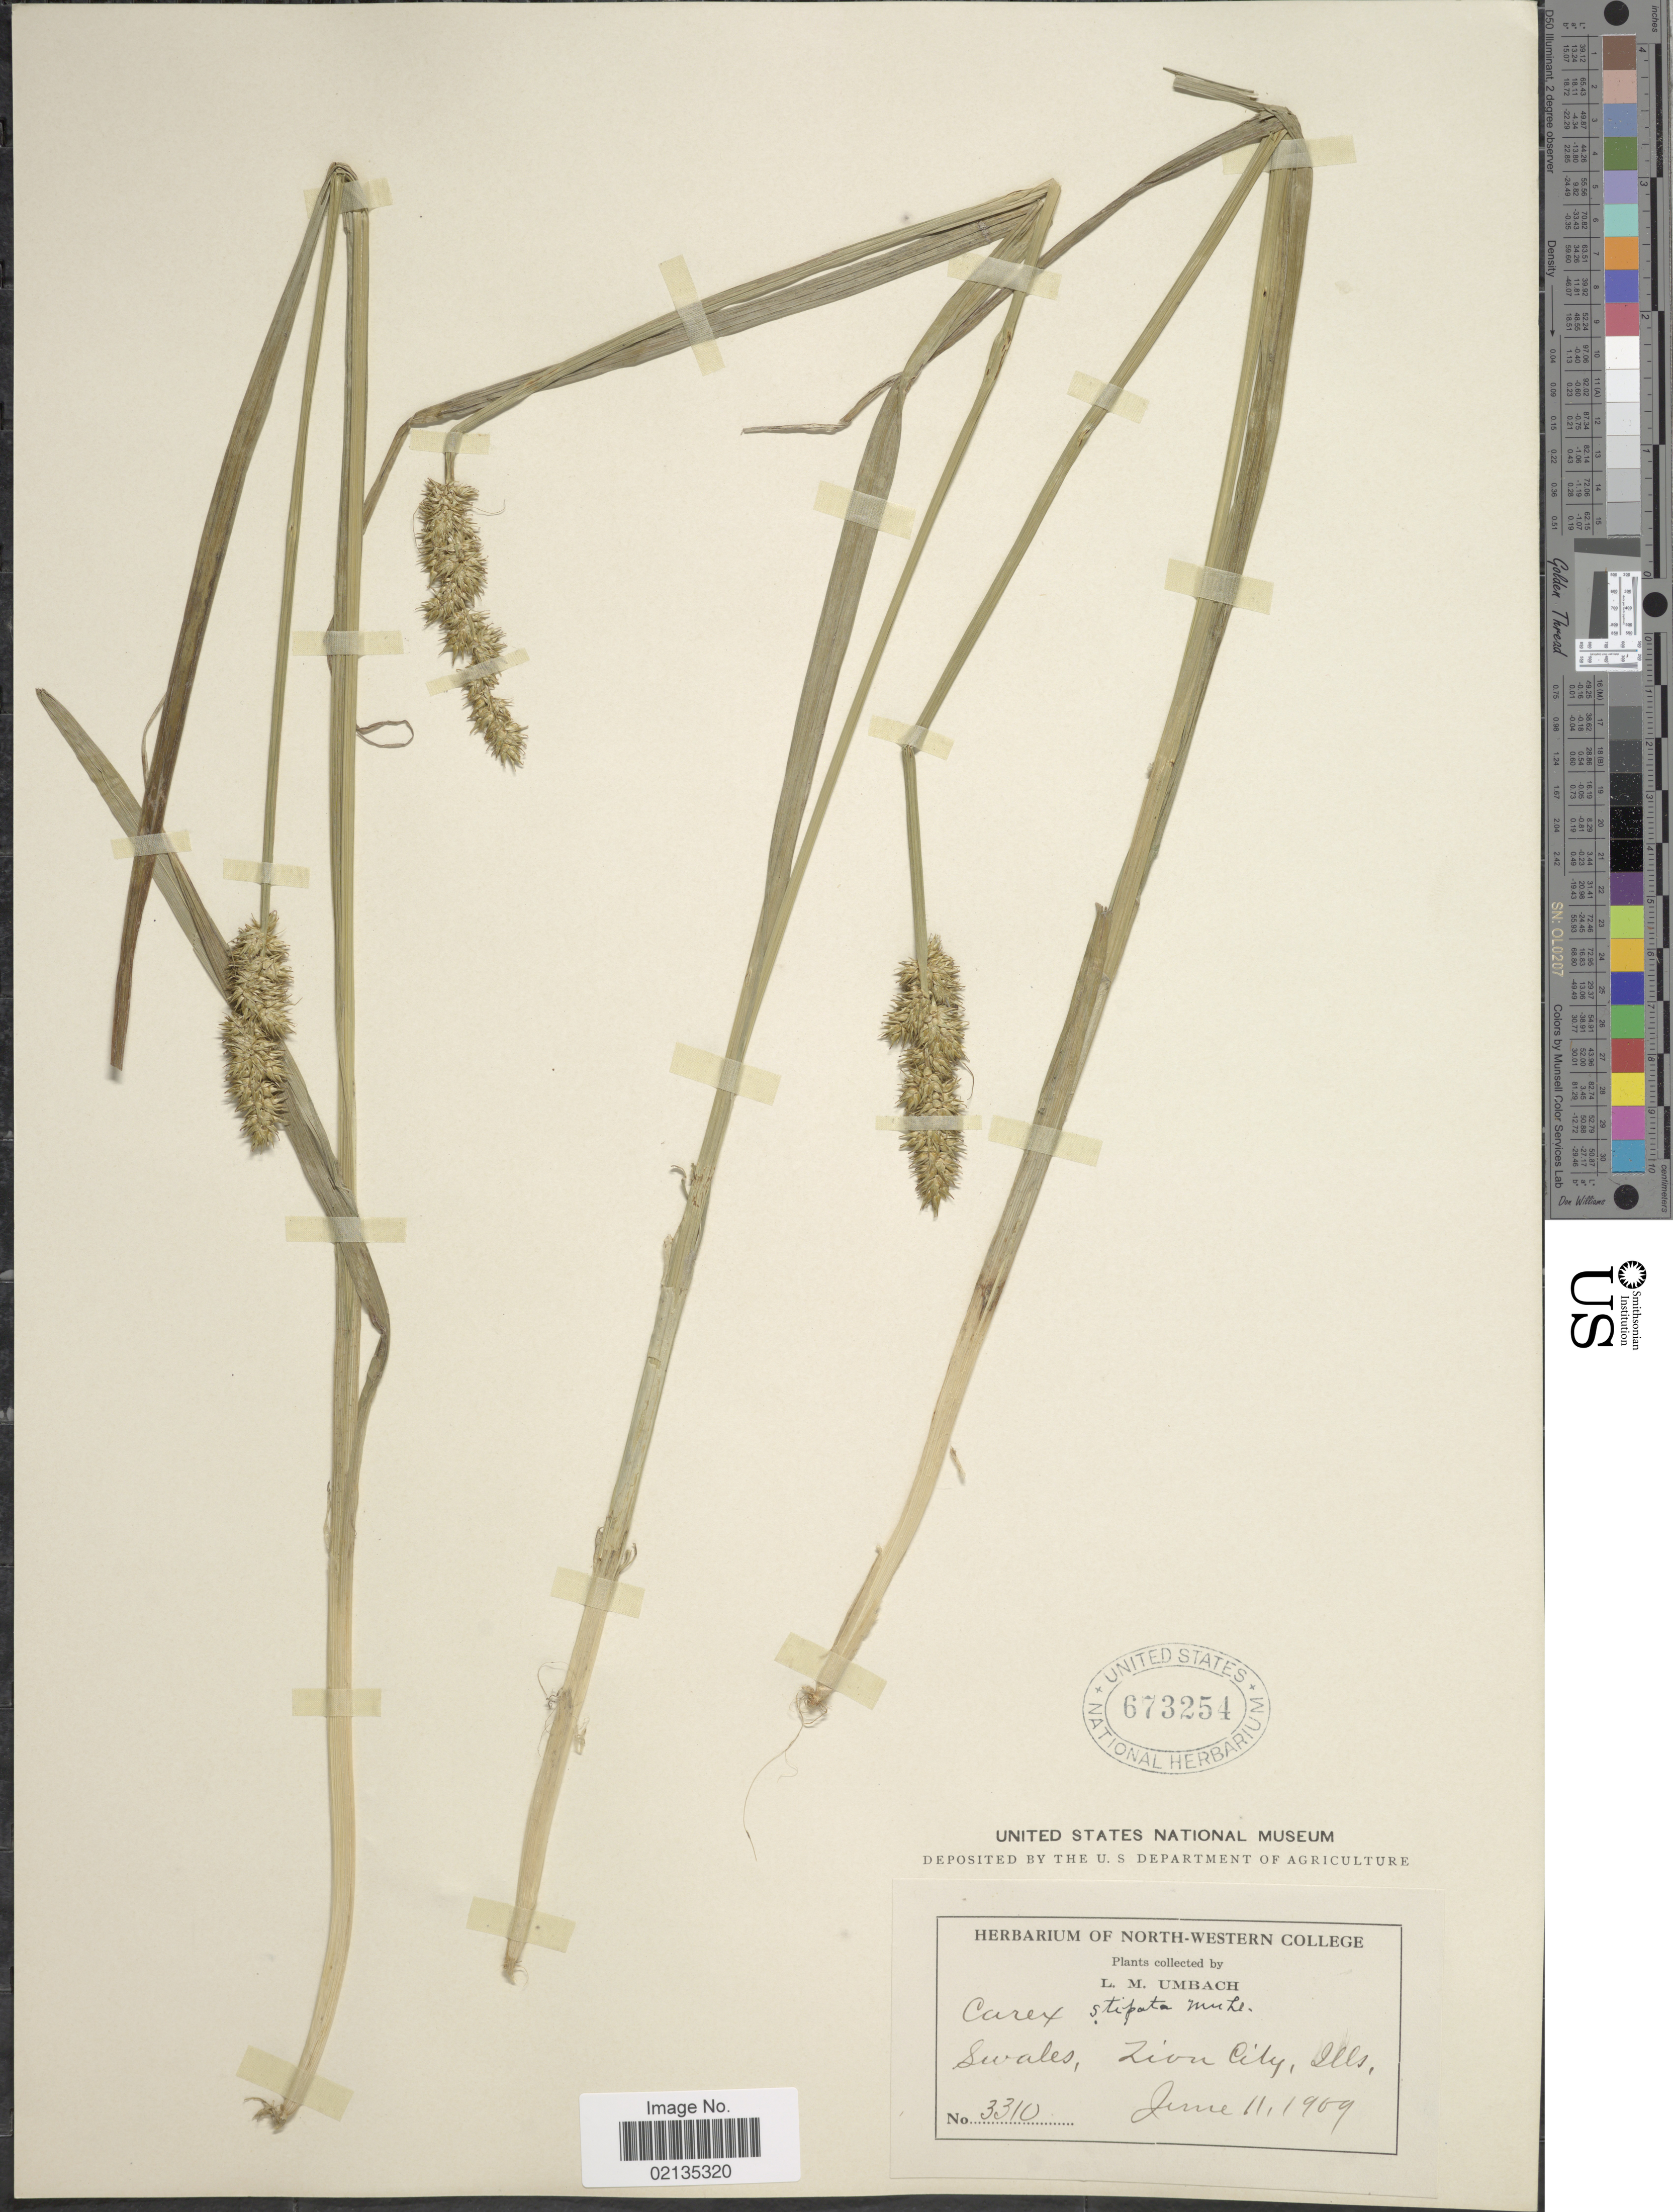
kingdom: Plantae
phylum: Tracheophyta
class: Liliopsida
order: Poales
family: Cyperaceae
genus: Carex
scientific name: Carex stipata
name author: Muhl. ex Willd.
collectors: L. M. Umbach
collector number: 3310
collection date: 1909-06-11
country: United States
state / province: Illinois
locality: Swales, Zion City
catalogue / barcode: US 673254